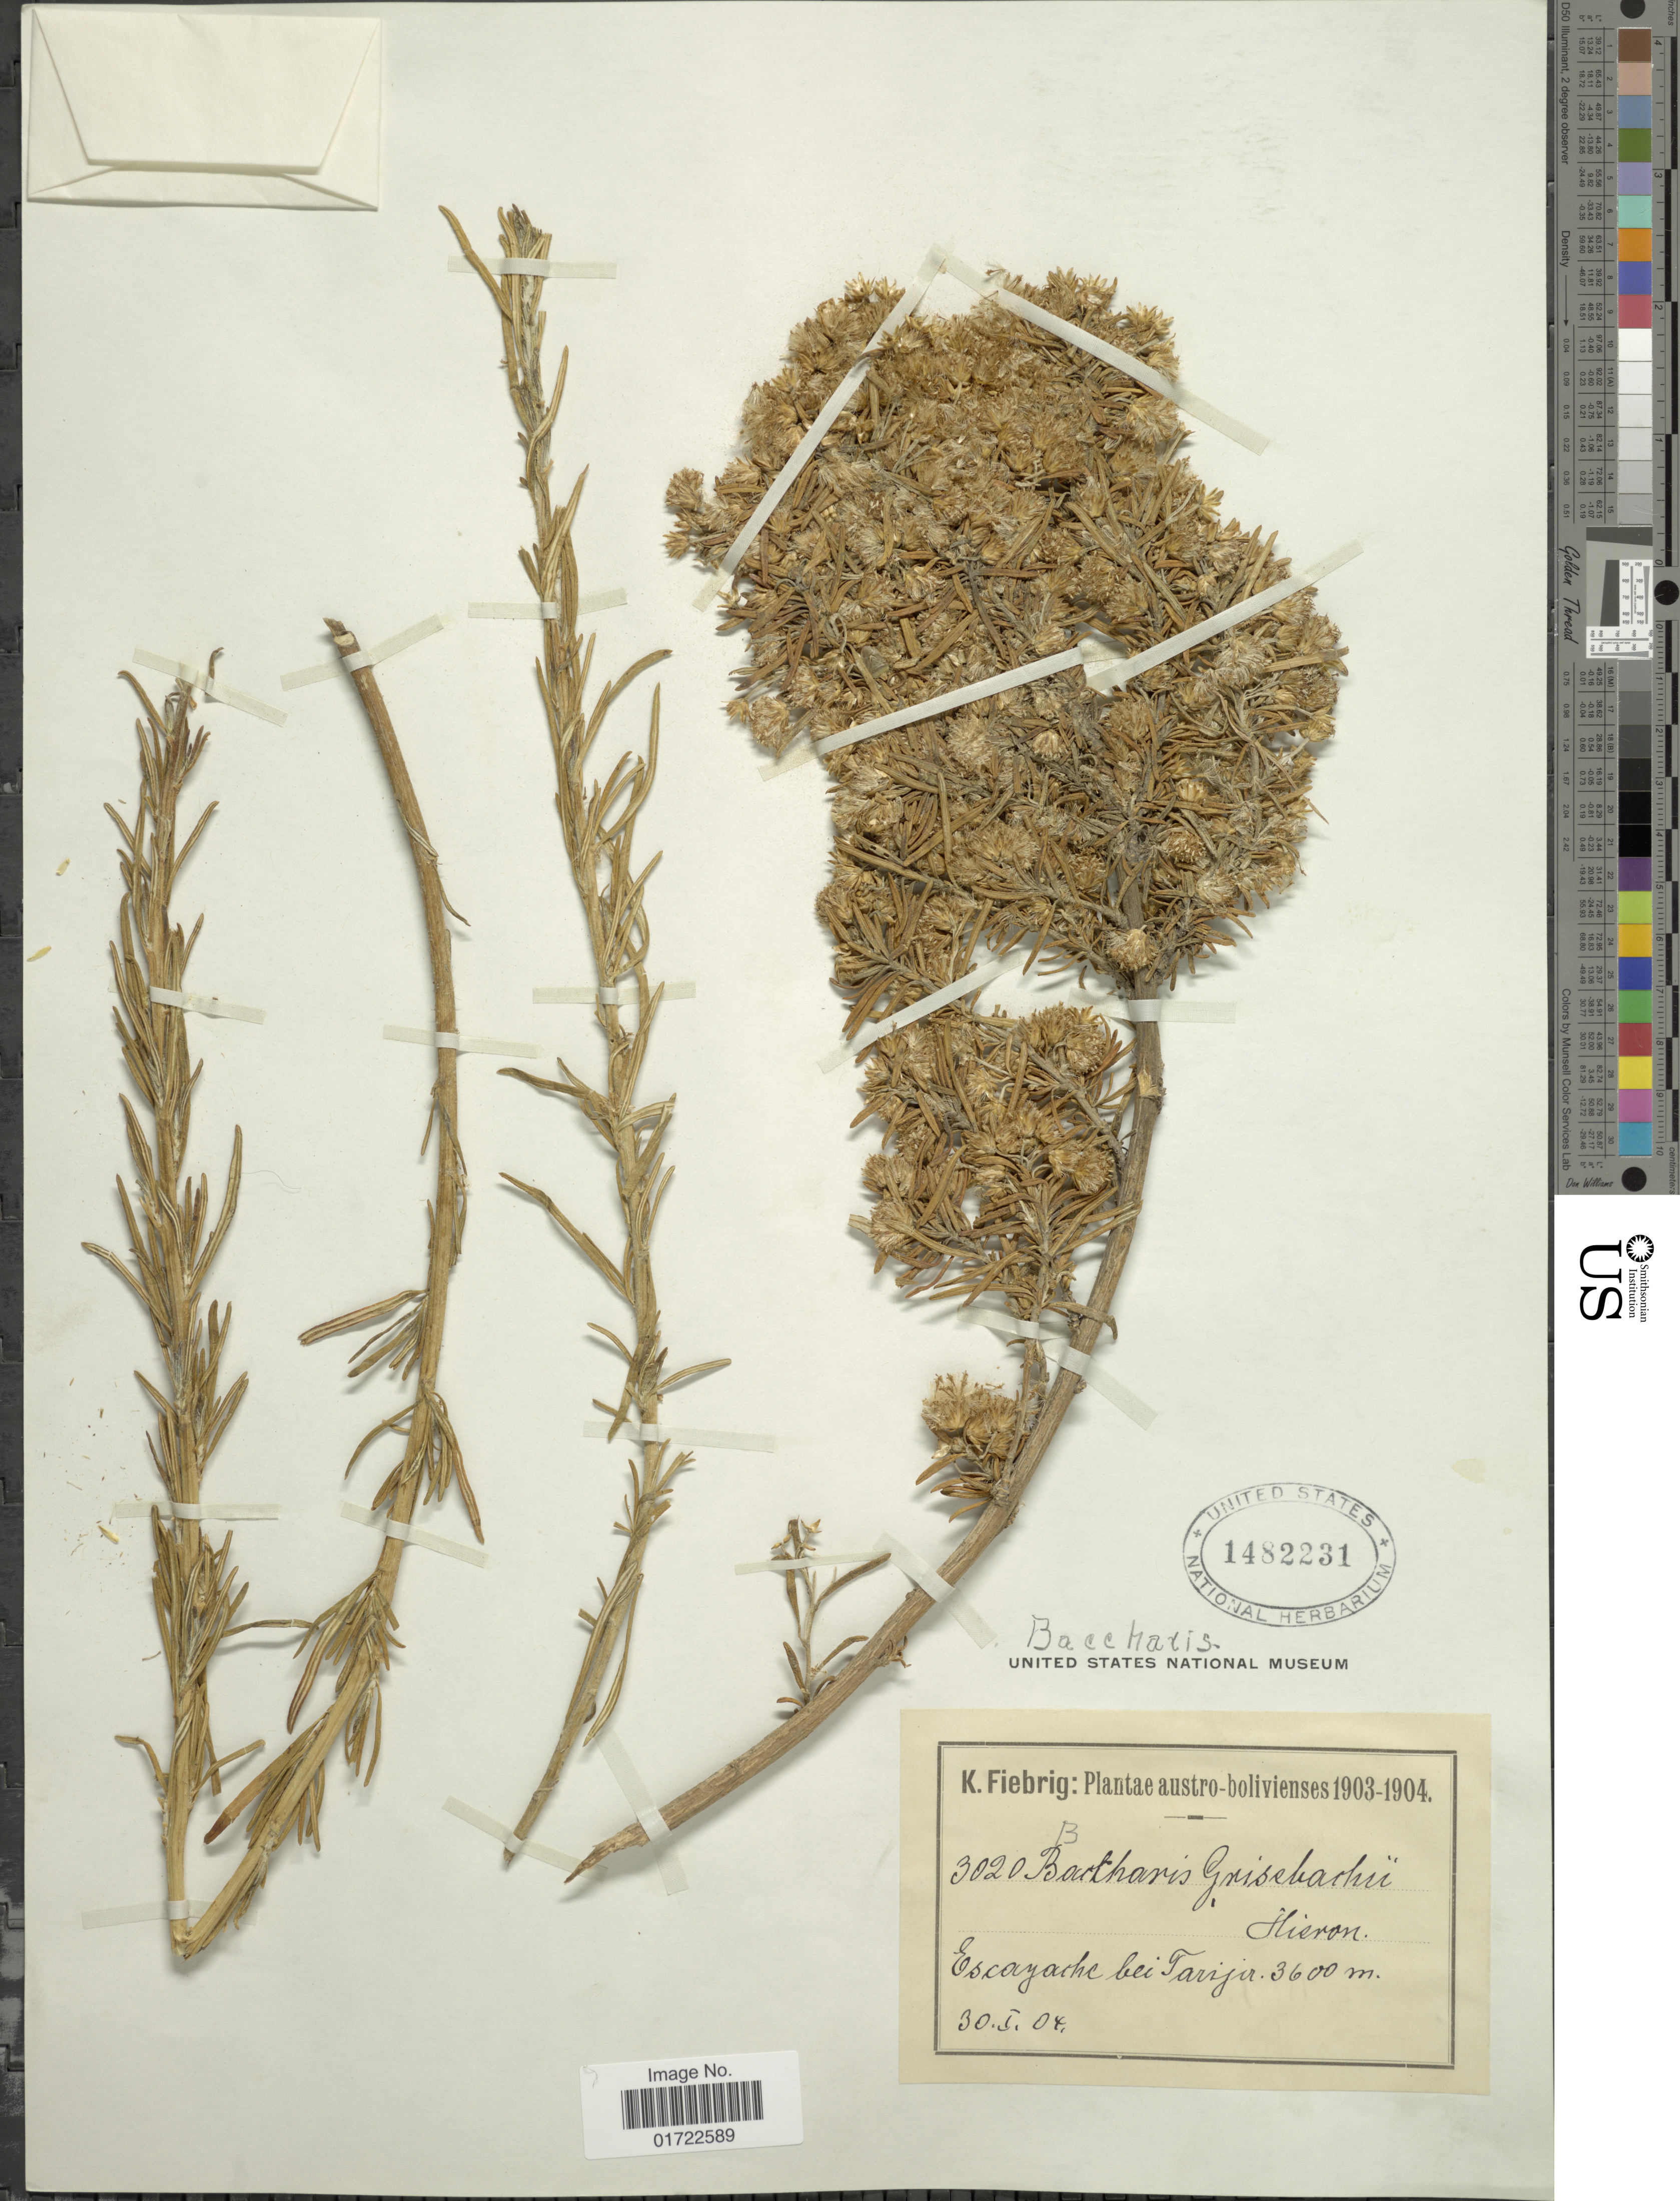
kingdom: Plantae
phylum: Tracheophyta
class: Magnoliopsida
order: Asterales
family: Asteraceae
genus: Baccharis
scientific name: Baccharis grisebachii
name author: Hieron.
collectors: K. Fiebrig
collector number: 3020B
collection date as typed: Transcribed d/m/y: 30/1/4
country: Bolivia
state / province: Tarija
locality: Escayache bei Tarija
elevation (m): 3600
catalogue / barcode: US 1482231